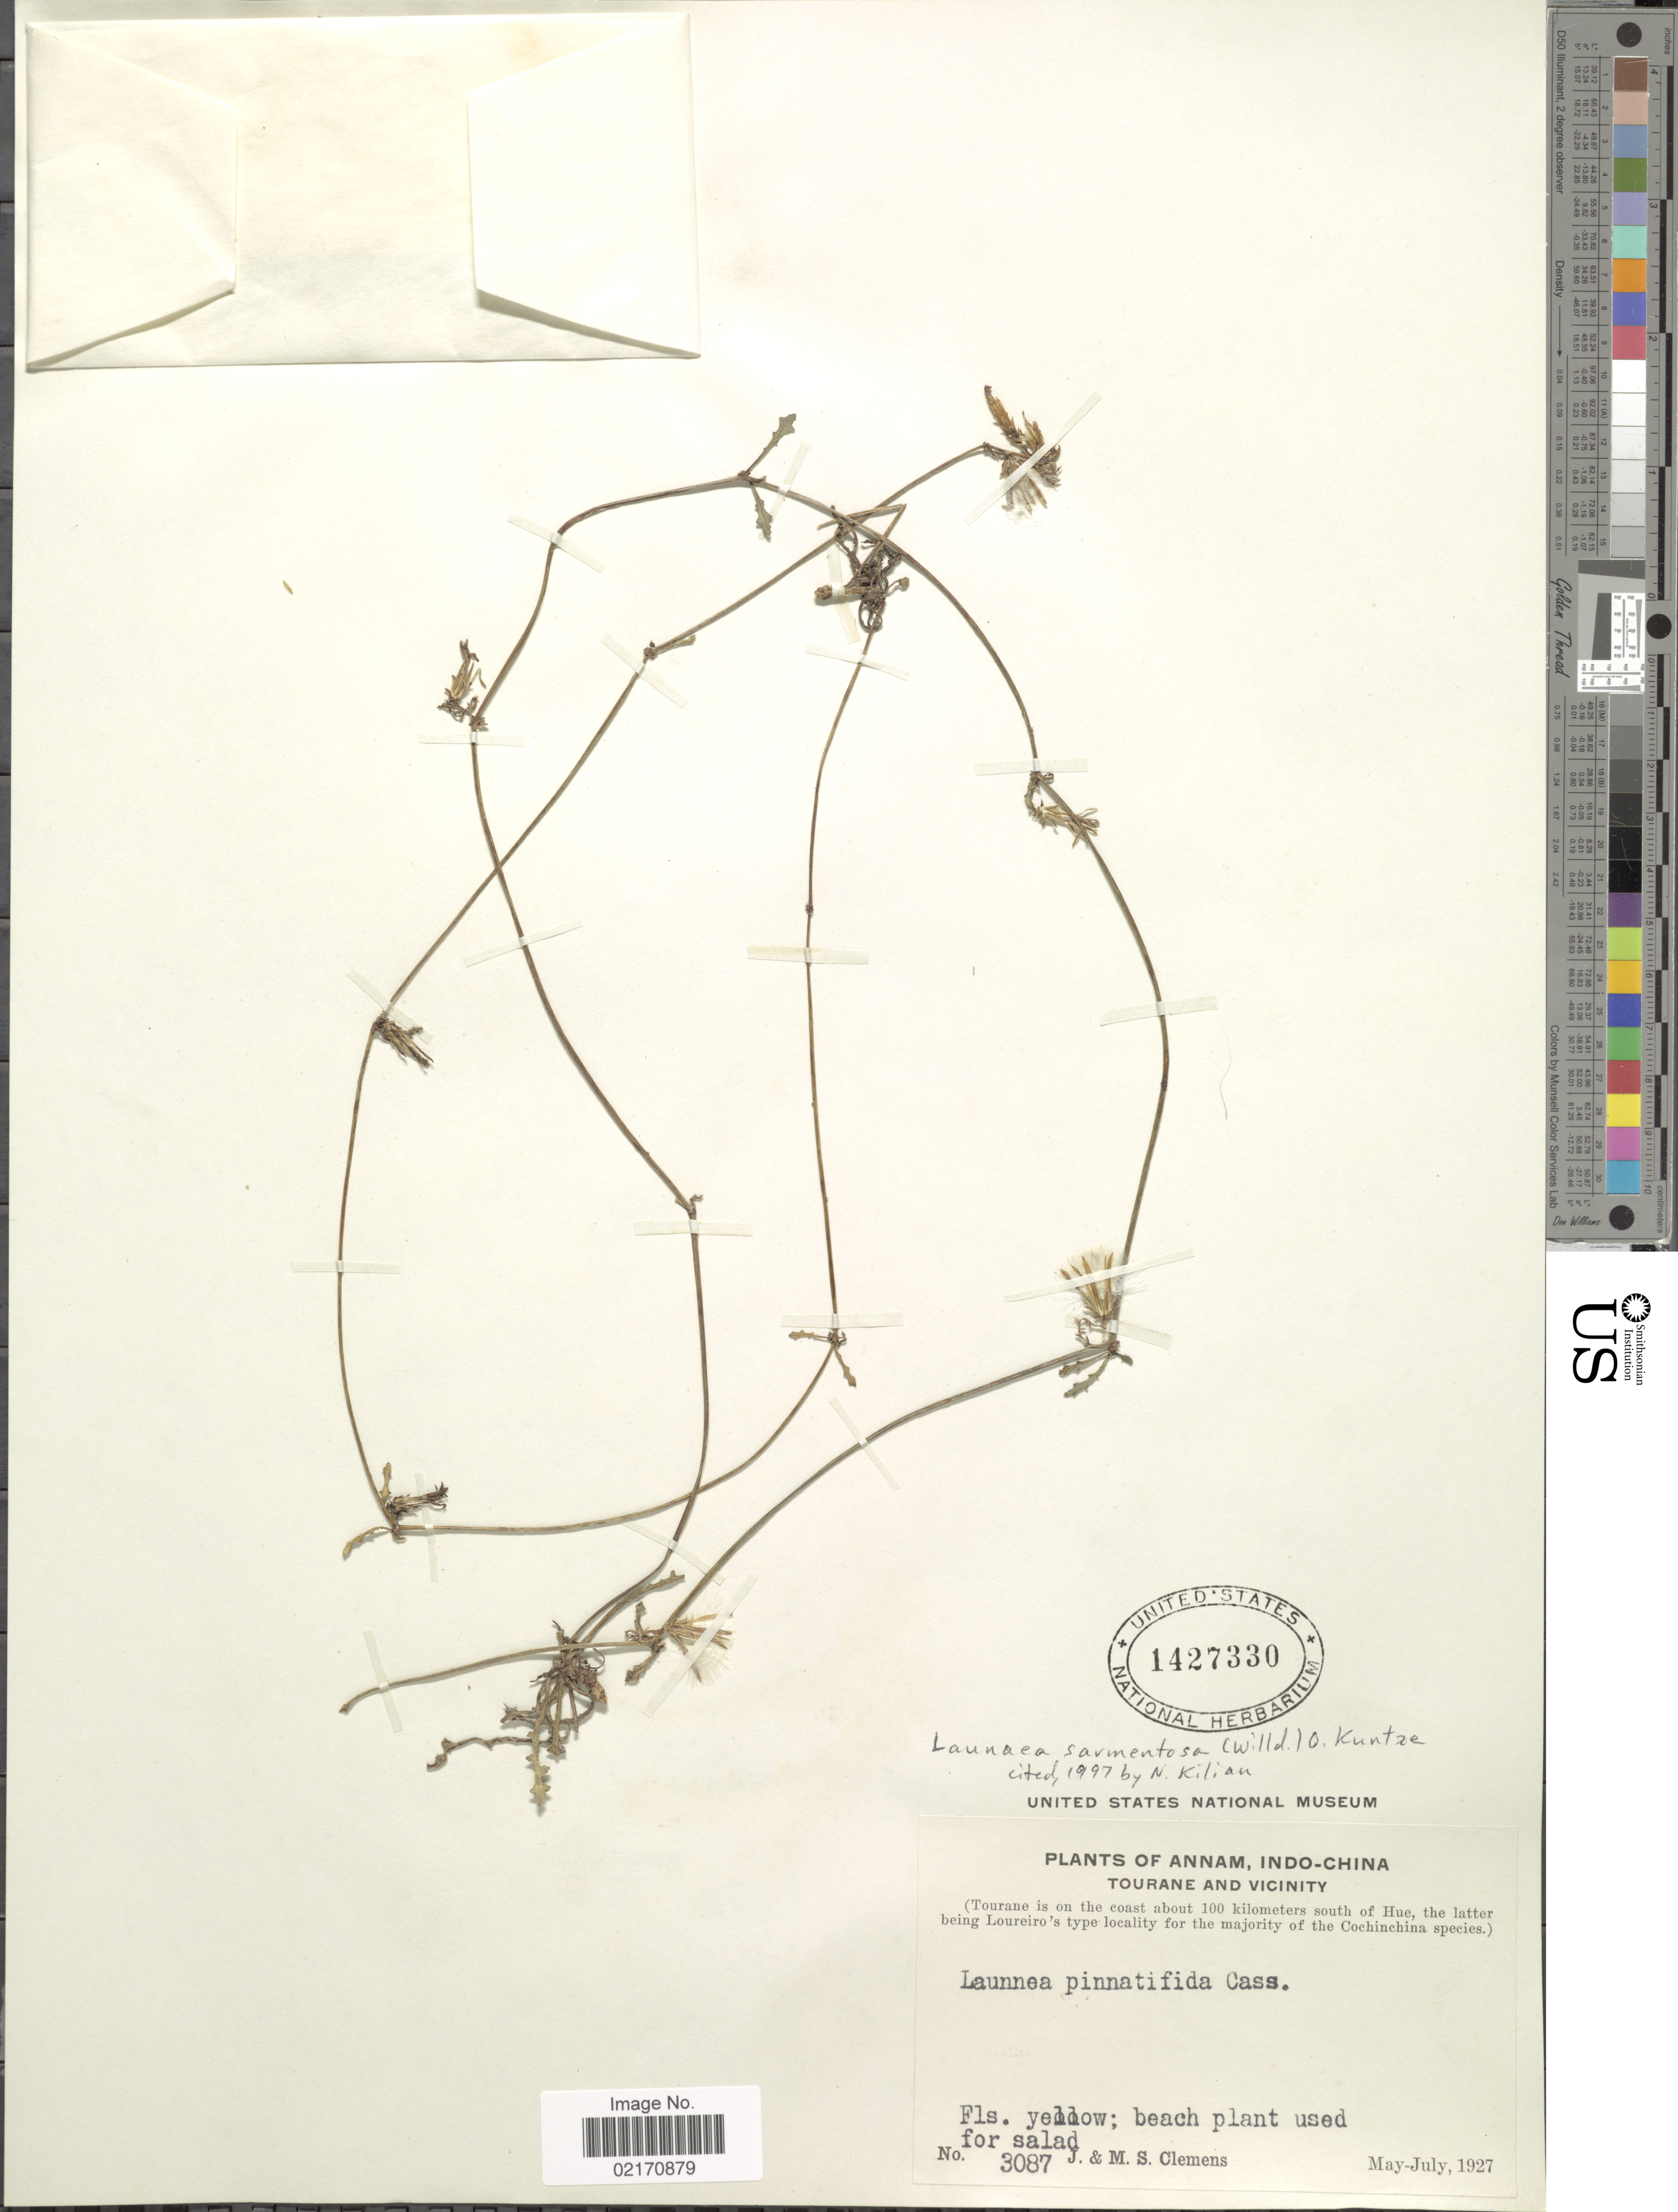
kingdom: Plantae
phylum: Tracheophyta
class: Magnoliopsida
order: Asterales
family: Asteraceae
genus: Launaea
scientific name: Launaea sarmentosa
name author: (Willd.) Kuntze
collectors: J. Clemens & M. S. Clemens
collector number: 3087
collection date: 1927-05/1927-07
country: Vietnam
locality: Annam, Indo-China, Tourane and Vicinity (Tourane is on the coast about 100 kilometers south of Hue)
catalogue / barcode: US 1427330